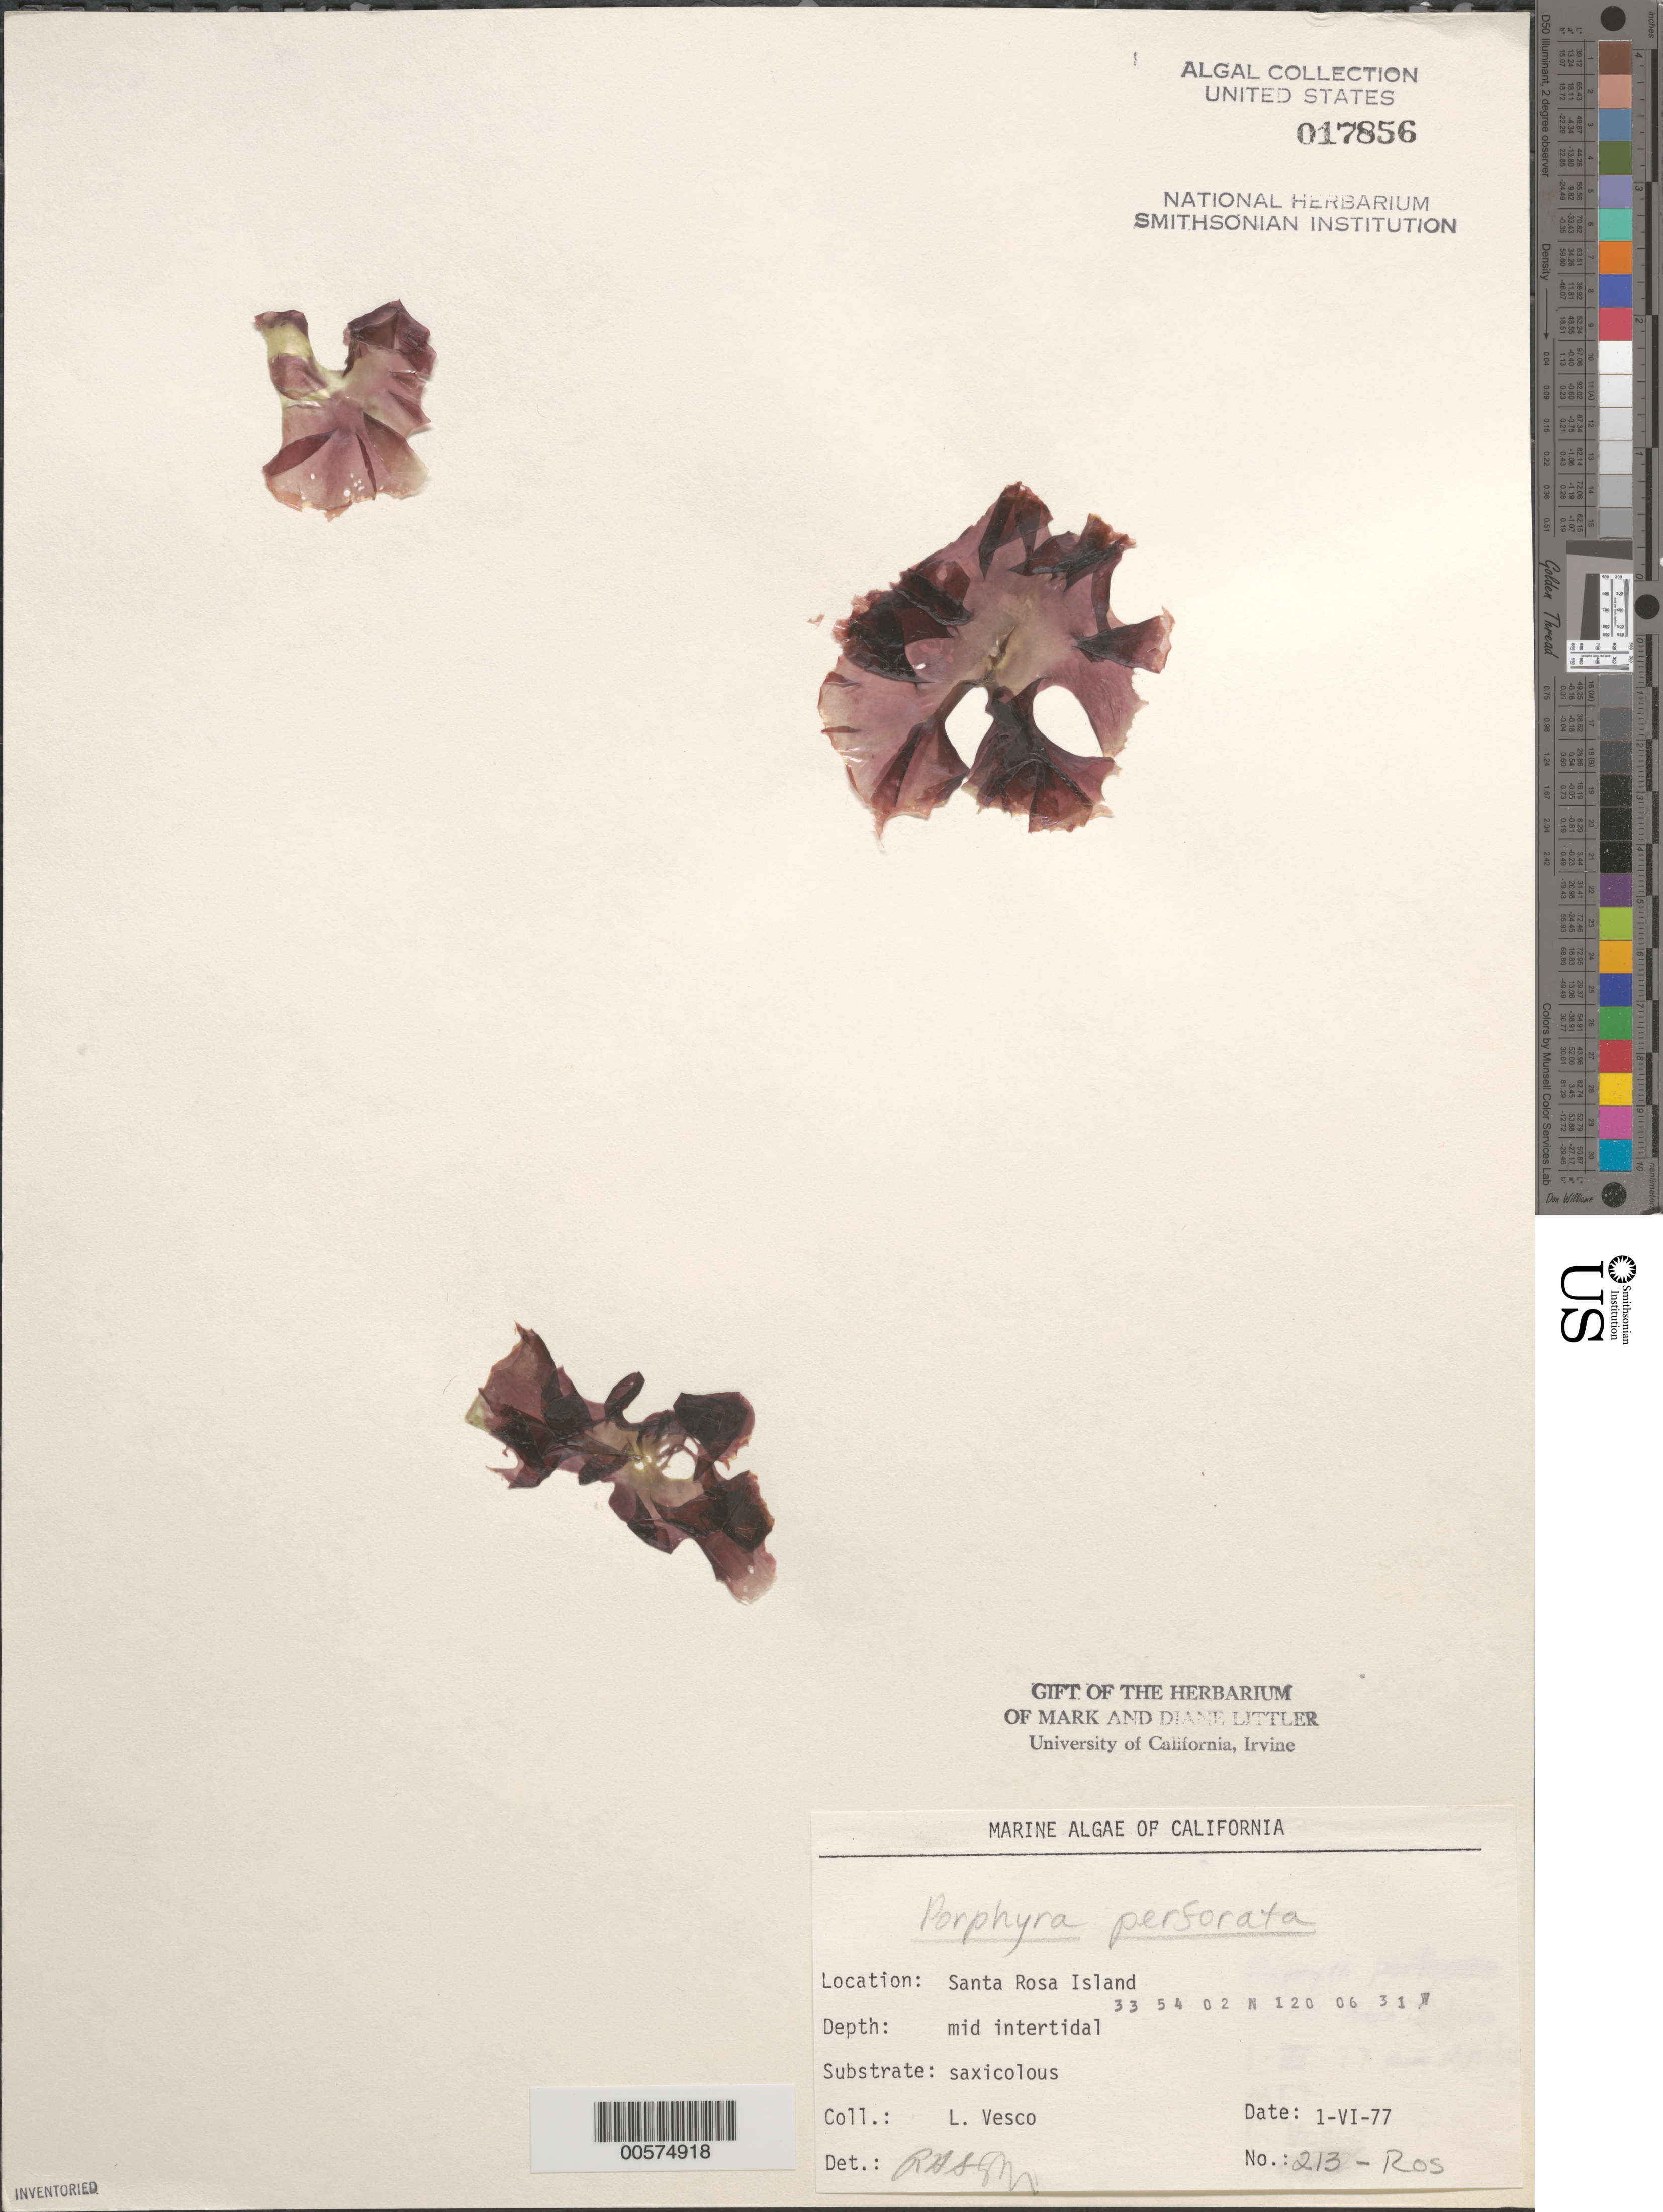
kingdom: Plantae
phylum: Rhodophyta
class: Bangiophyceae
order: Bangiales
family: Bangiaceae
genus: Pyropia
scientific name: Pyropia perforata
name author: (J. Agardh) S.C. Lindstrom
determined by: Algae name updating Project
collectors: L. Vesco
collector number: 213-ros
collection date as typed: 01 Jun 1977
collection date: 1977-06-01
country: United States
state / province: California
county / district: Santa Barbara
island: Santa Rosa Island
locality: Johnson's Lee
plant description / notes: BLM-SOCALBIGHT Rocky Intertidal Survey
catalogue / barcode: US 17856